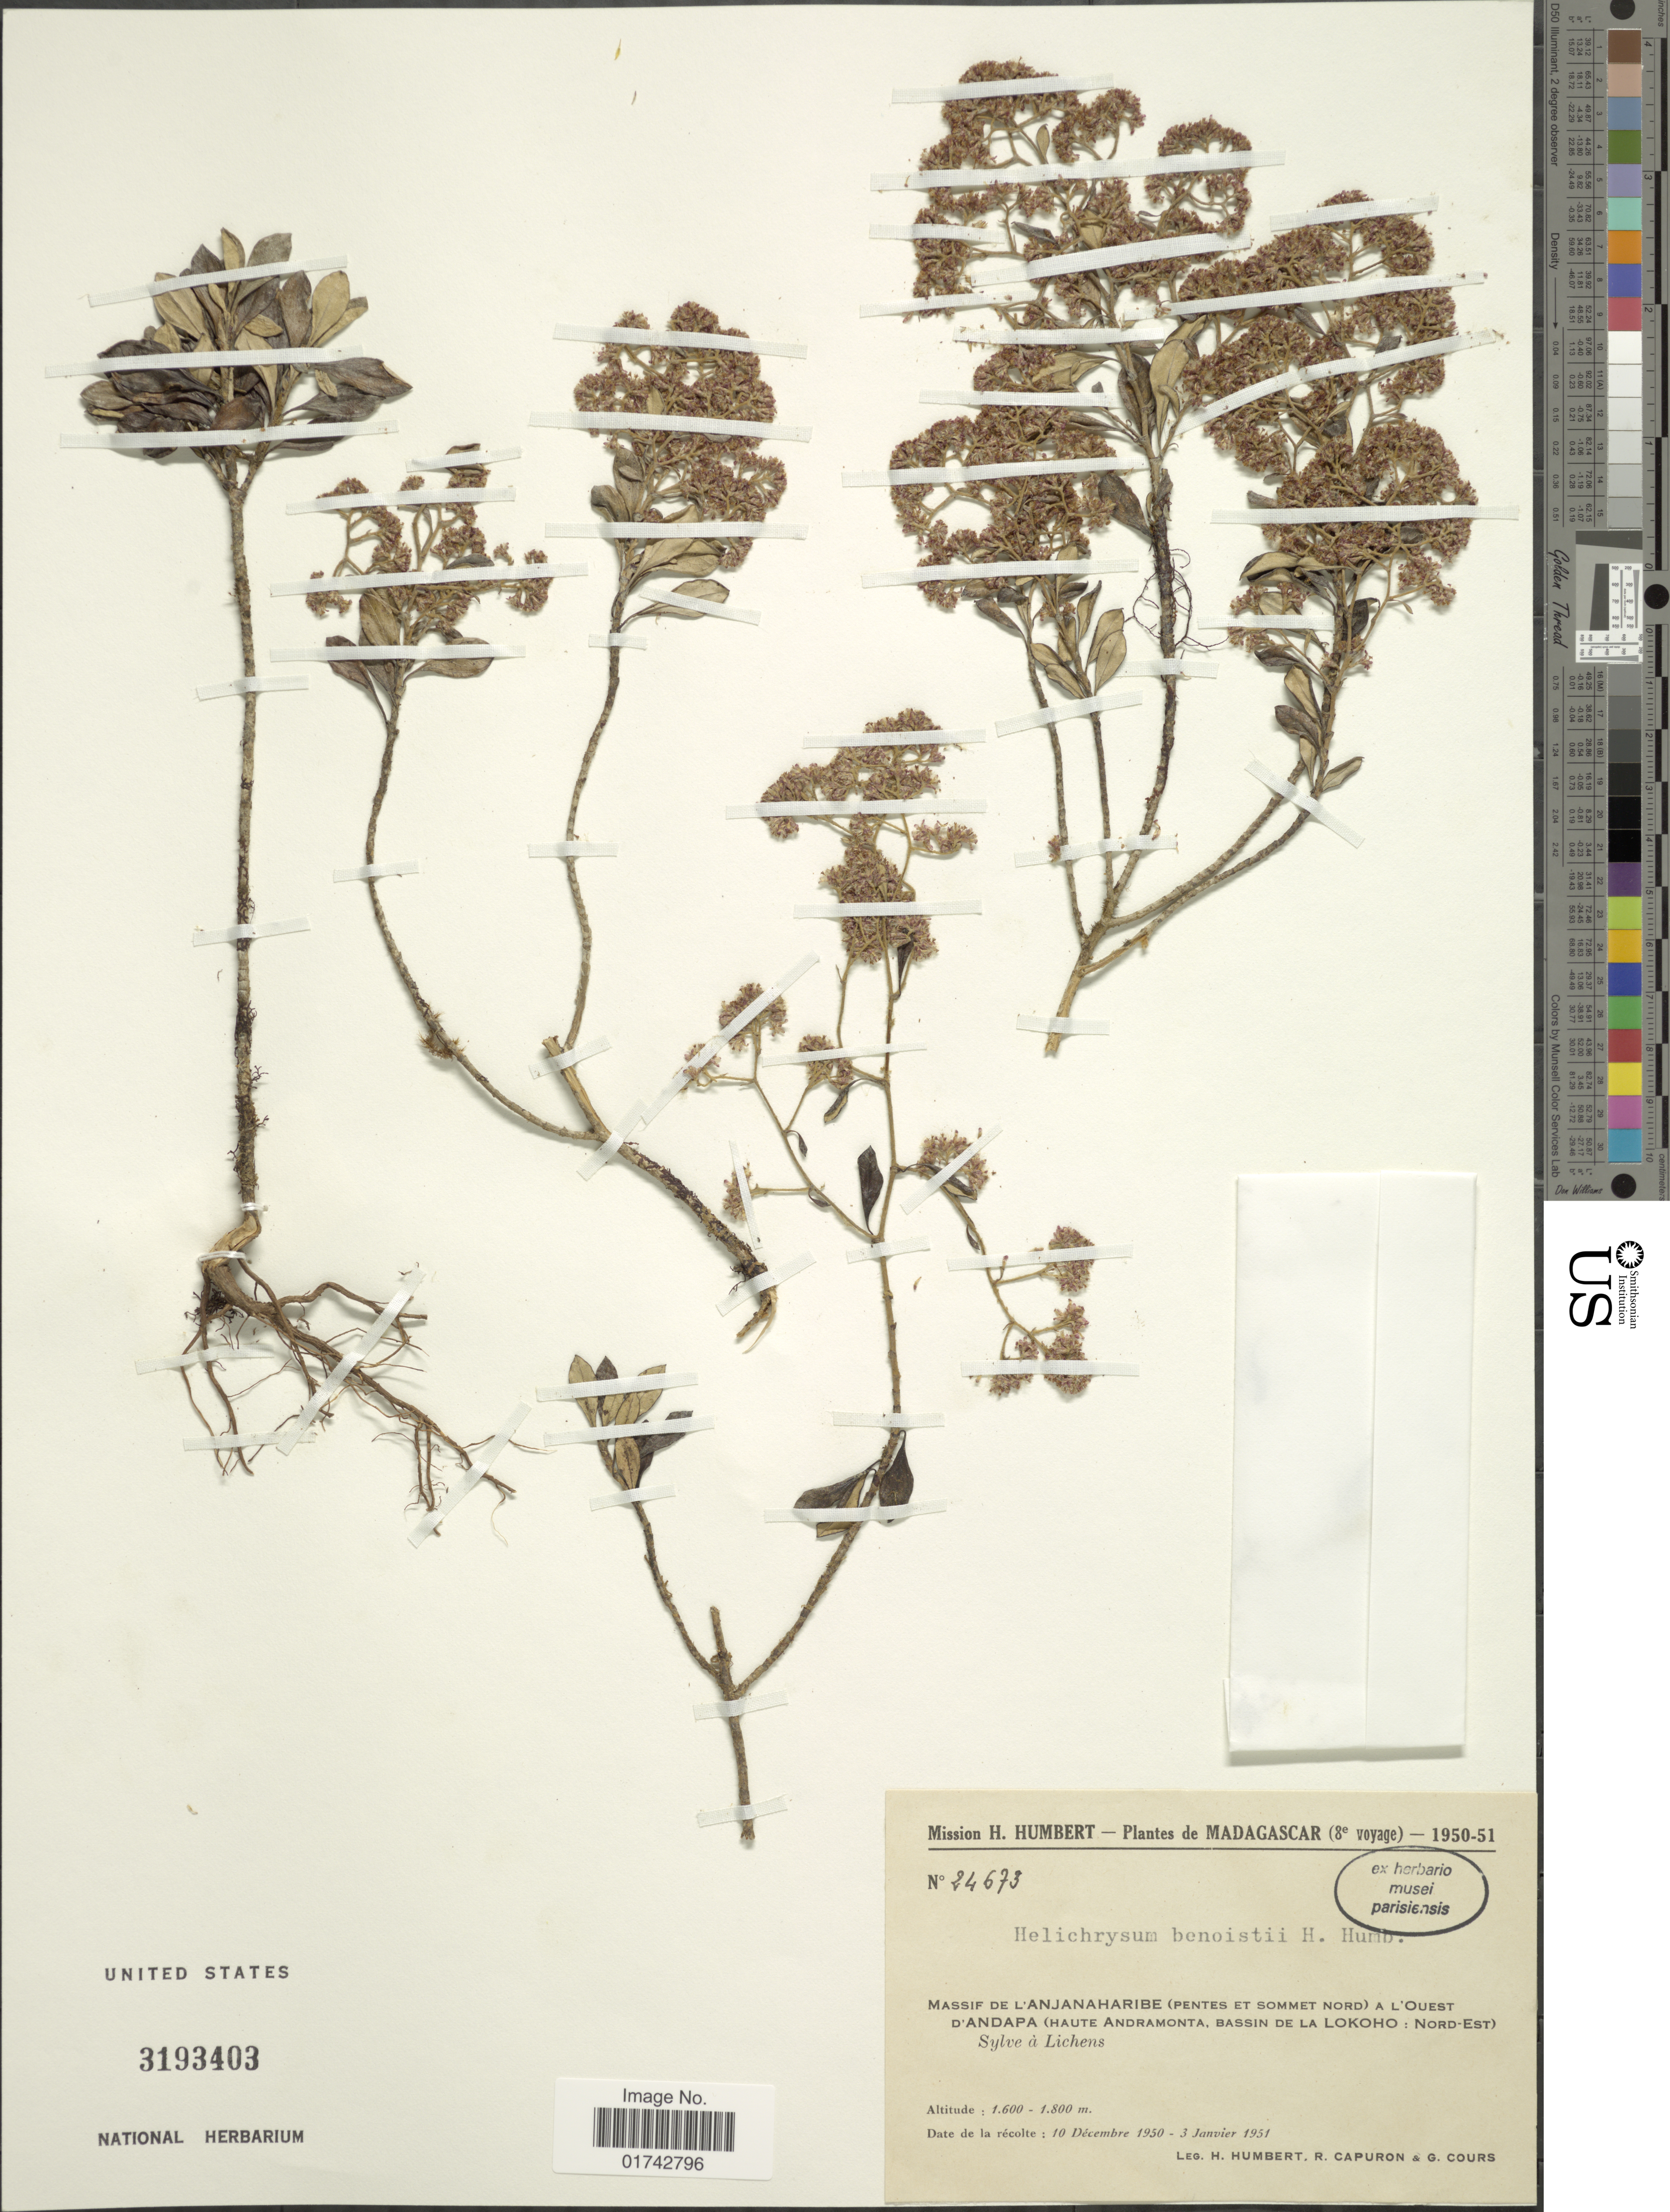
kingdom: Plantae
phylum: Tracheophyta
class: Magnoliopsida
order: Asterales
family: Asteraceae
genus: Helichrysum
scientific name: Helichrysum benoistii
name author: Humbert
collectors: H. Humbert, R. Capuron & G. Cours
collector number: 24673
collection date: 1950-12-10/1951-01-03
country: Madagascar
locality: Massif de L'Anjanaharibe (pentes et sommet nord) a L'Ouest D'Andapa (haute Andramonta, bassin de La Lokoho: Nord-Est)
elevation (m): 1600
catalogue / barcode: US 3193403